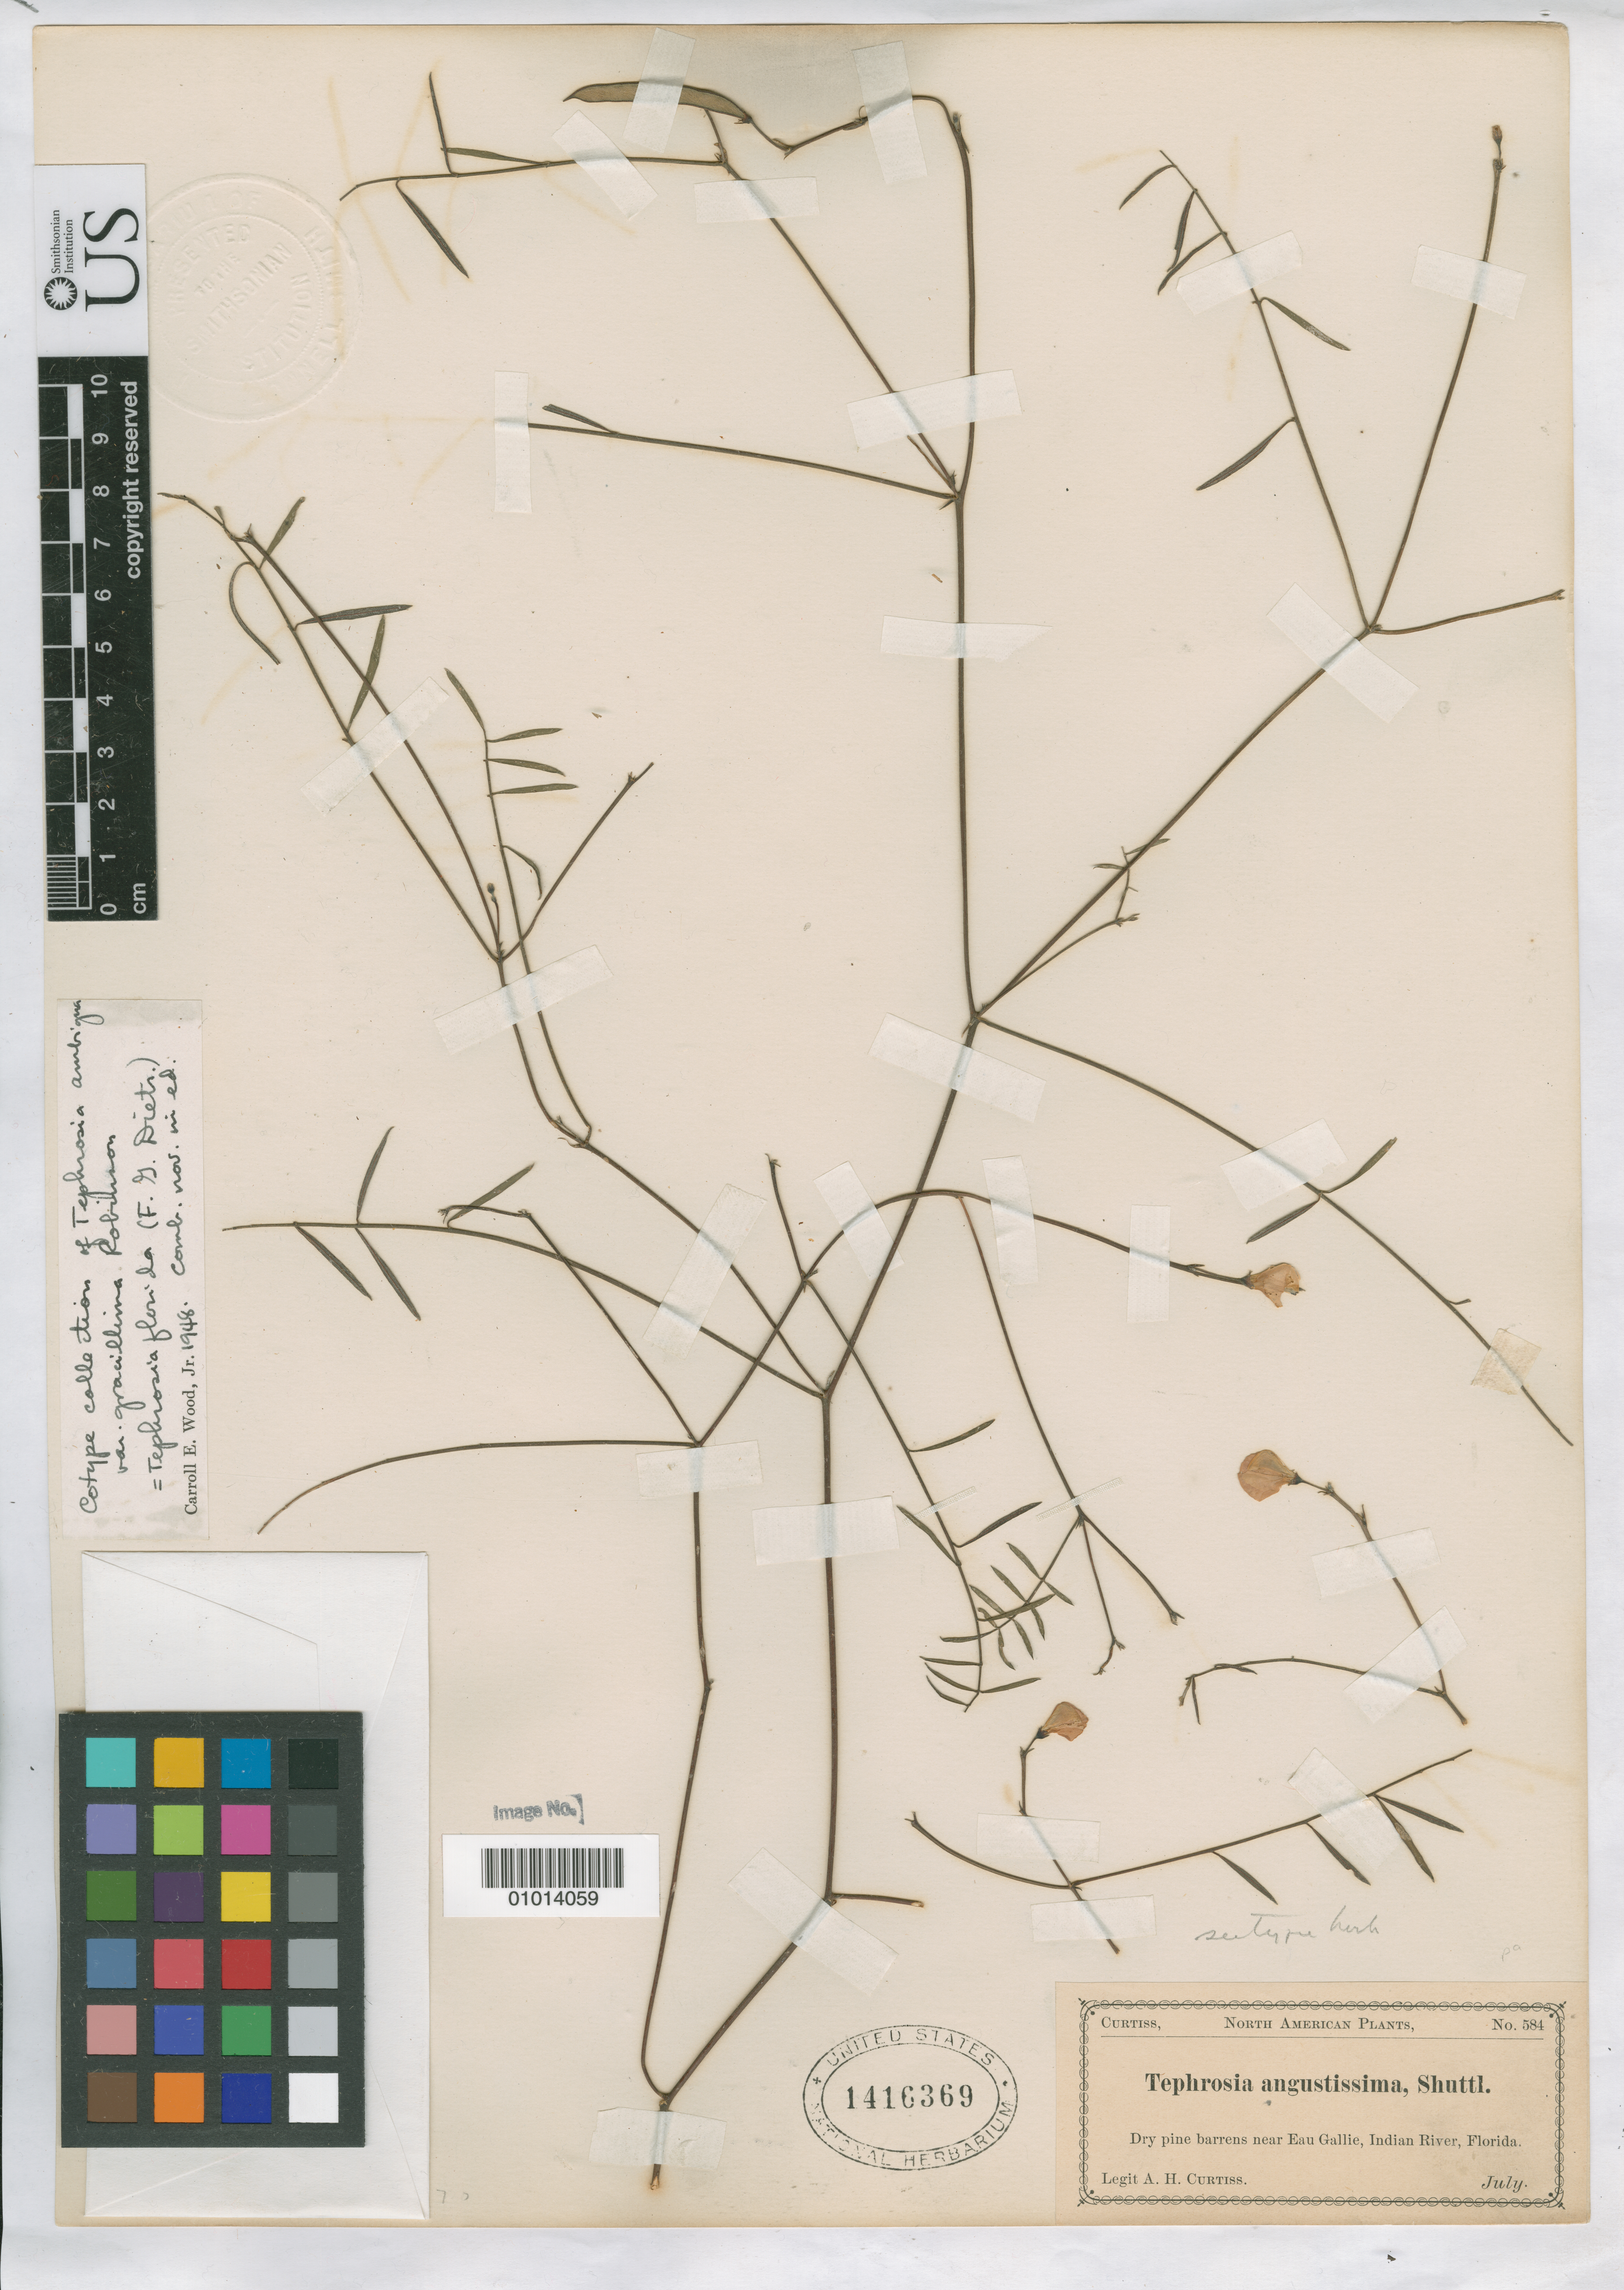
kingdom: Plantae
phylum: Tracheophyta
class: Magnoliopsida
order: Fabales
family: Fabaceae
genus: Tephrosia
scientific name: Tephrosia ambigua var. gracillima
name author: B.L. Rob.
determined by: Wood, C. E., Jr.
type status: Syntype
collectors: A. Curtis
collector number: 584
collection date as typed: Jul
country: United States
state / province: Florida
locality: Eau Gallie, Indian River.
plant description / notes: Specimen ex John Donnell Smith herbarium.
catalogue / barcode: US 1416369